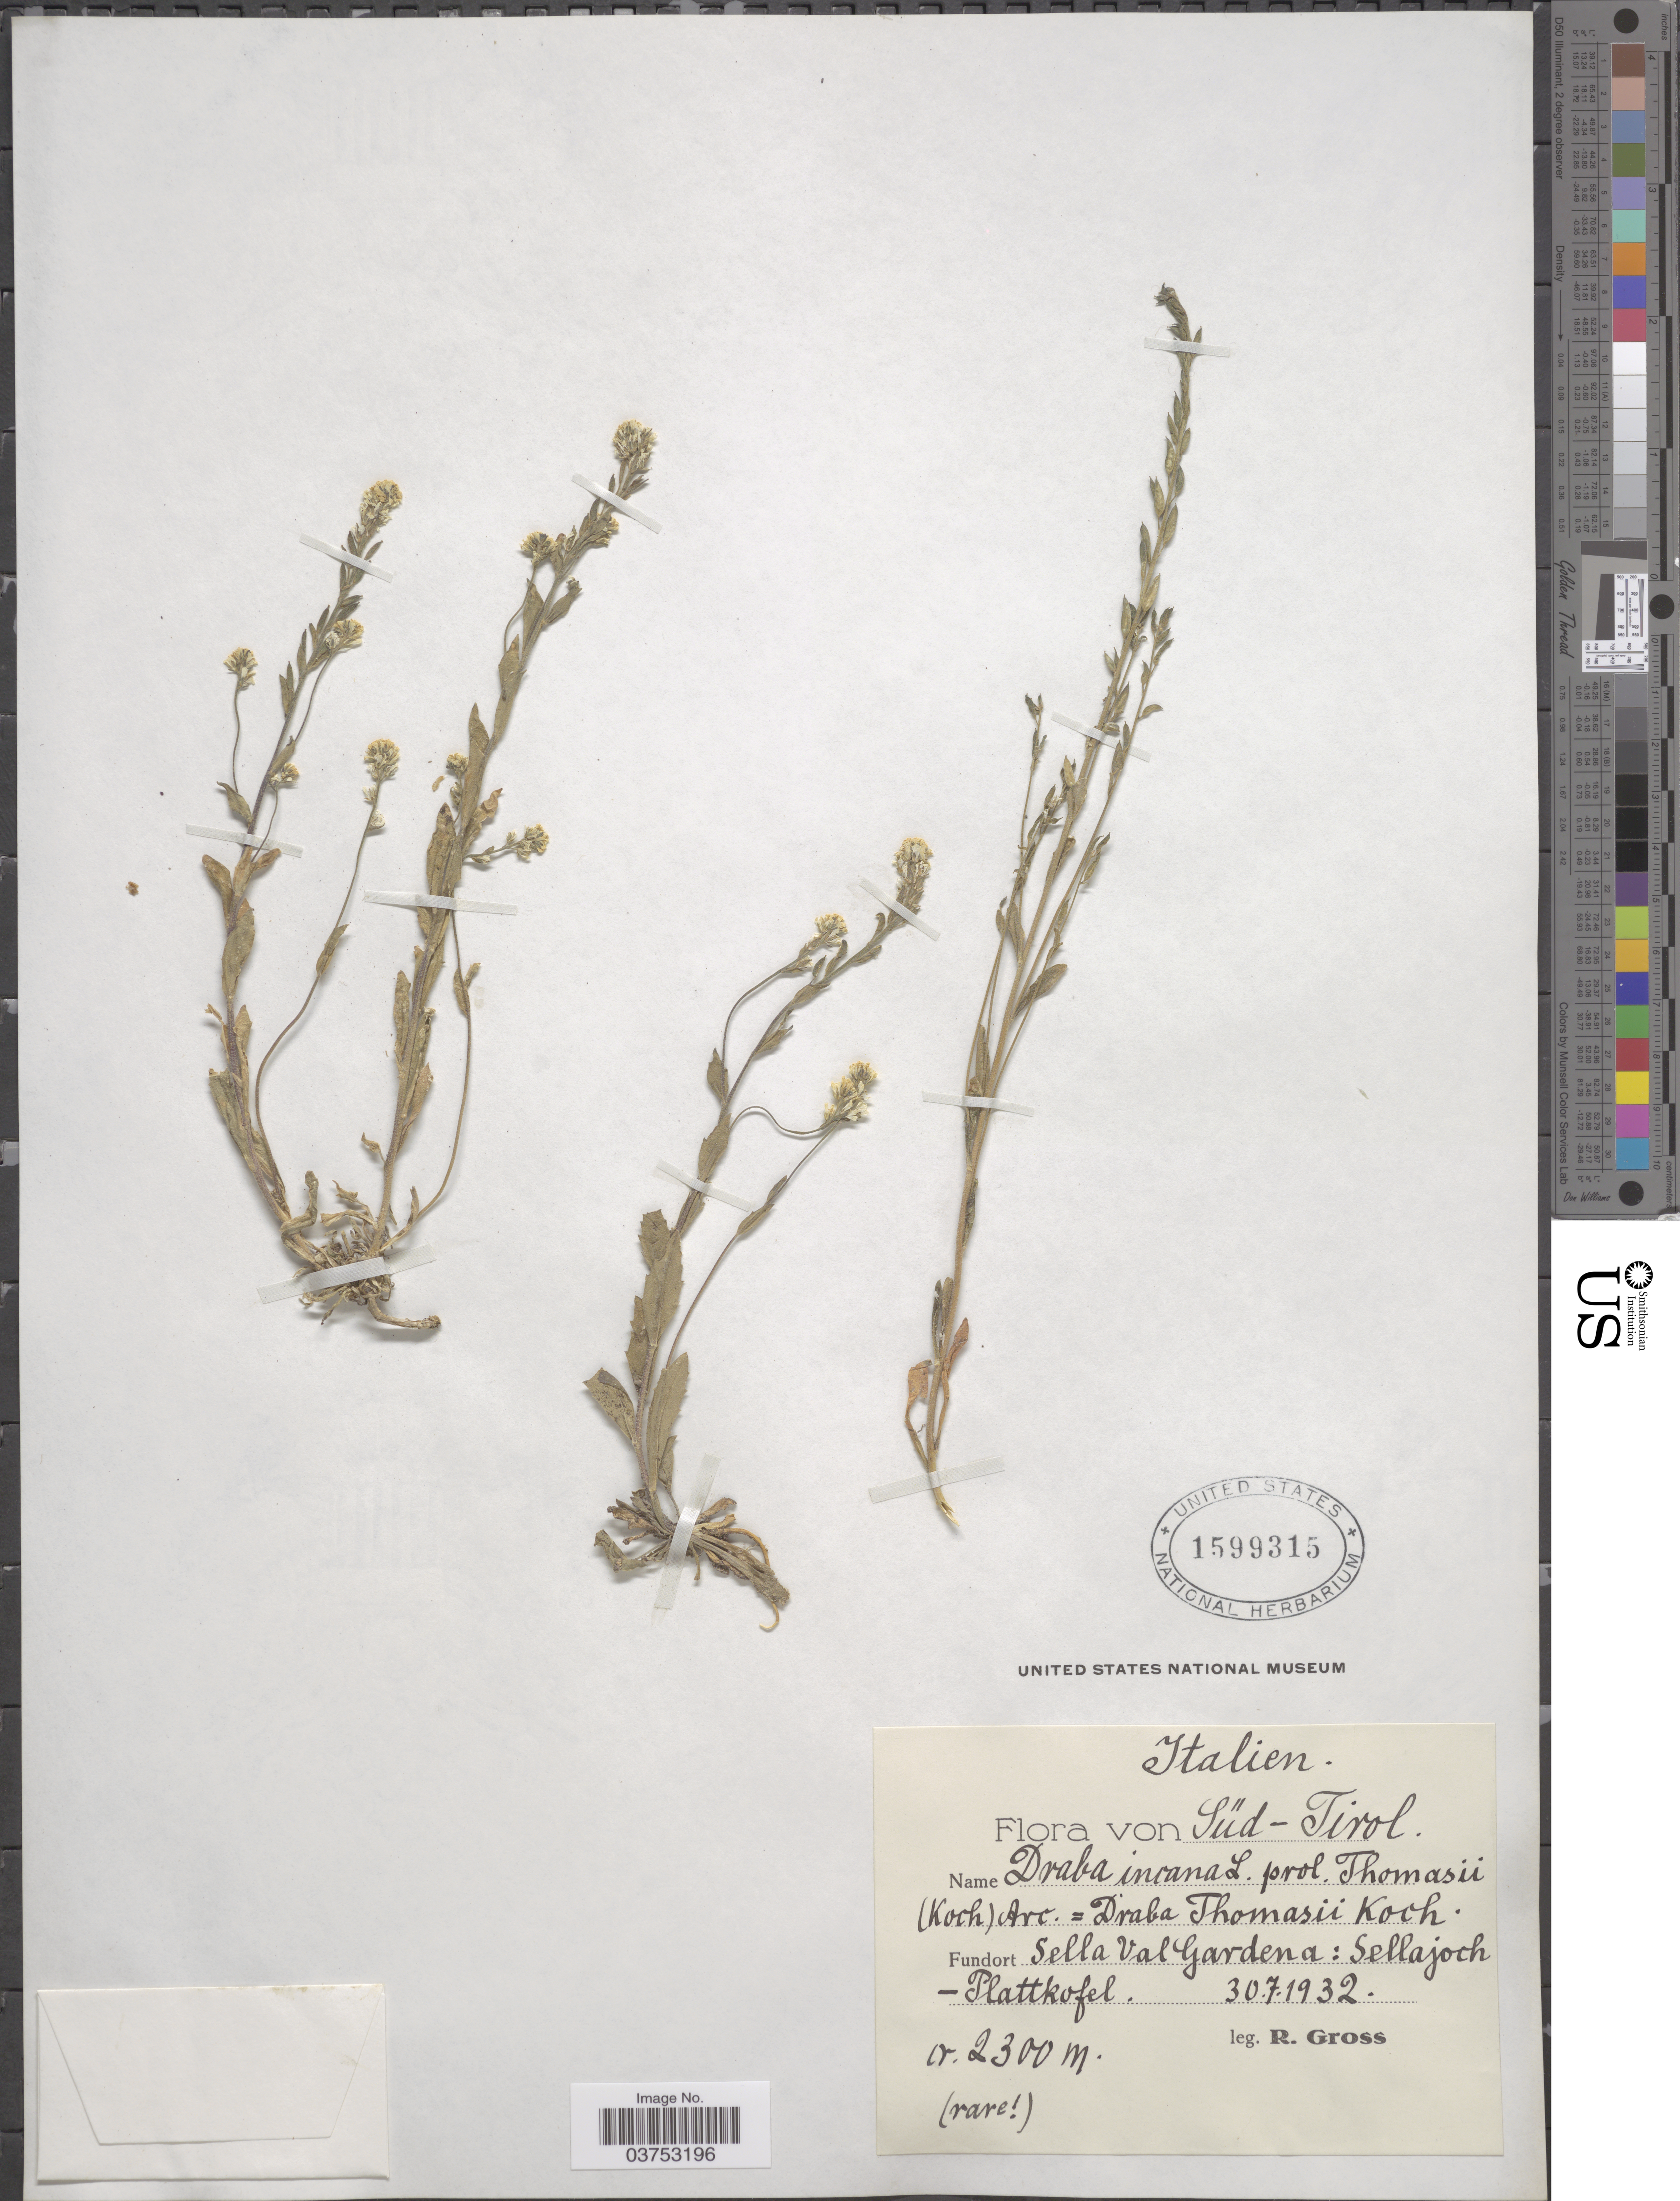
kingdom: Plantae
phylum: Tracheophyta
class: Magnoliopsida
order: Brassicales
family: Brassicaceae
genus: Draba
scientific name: Draba incana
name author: L.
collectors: R. Gross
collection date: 1932-07-30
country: Italy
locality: Italien. Süd-Tirol. Sella Val Gardena: Sellajoch - Plattkofel.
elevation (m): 2300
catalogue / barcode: US 1599315